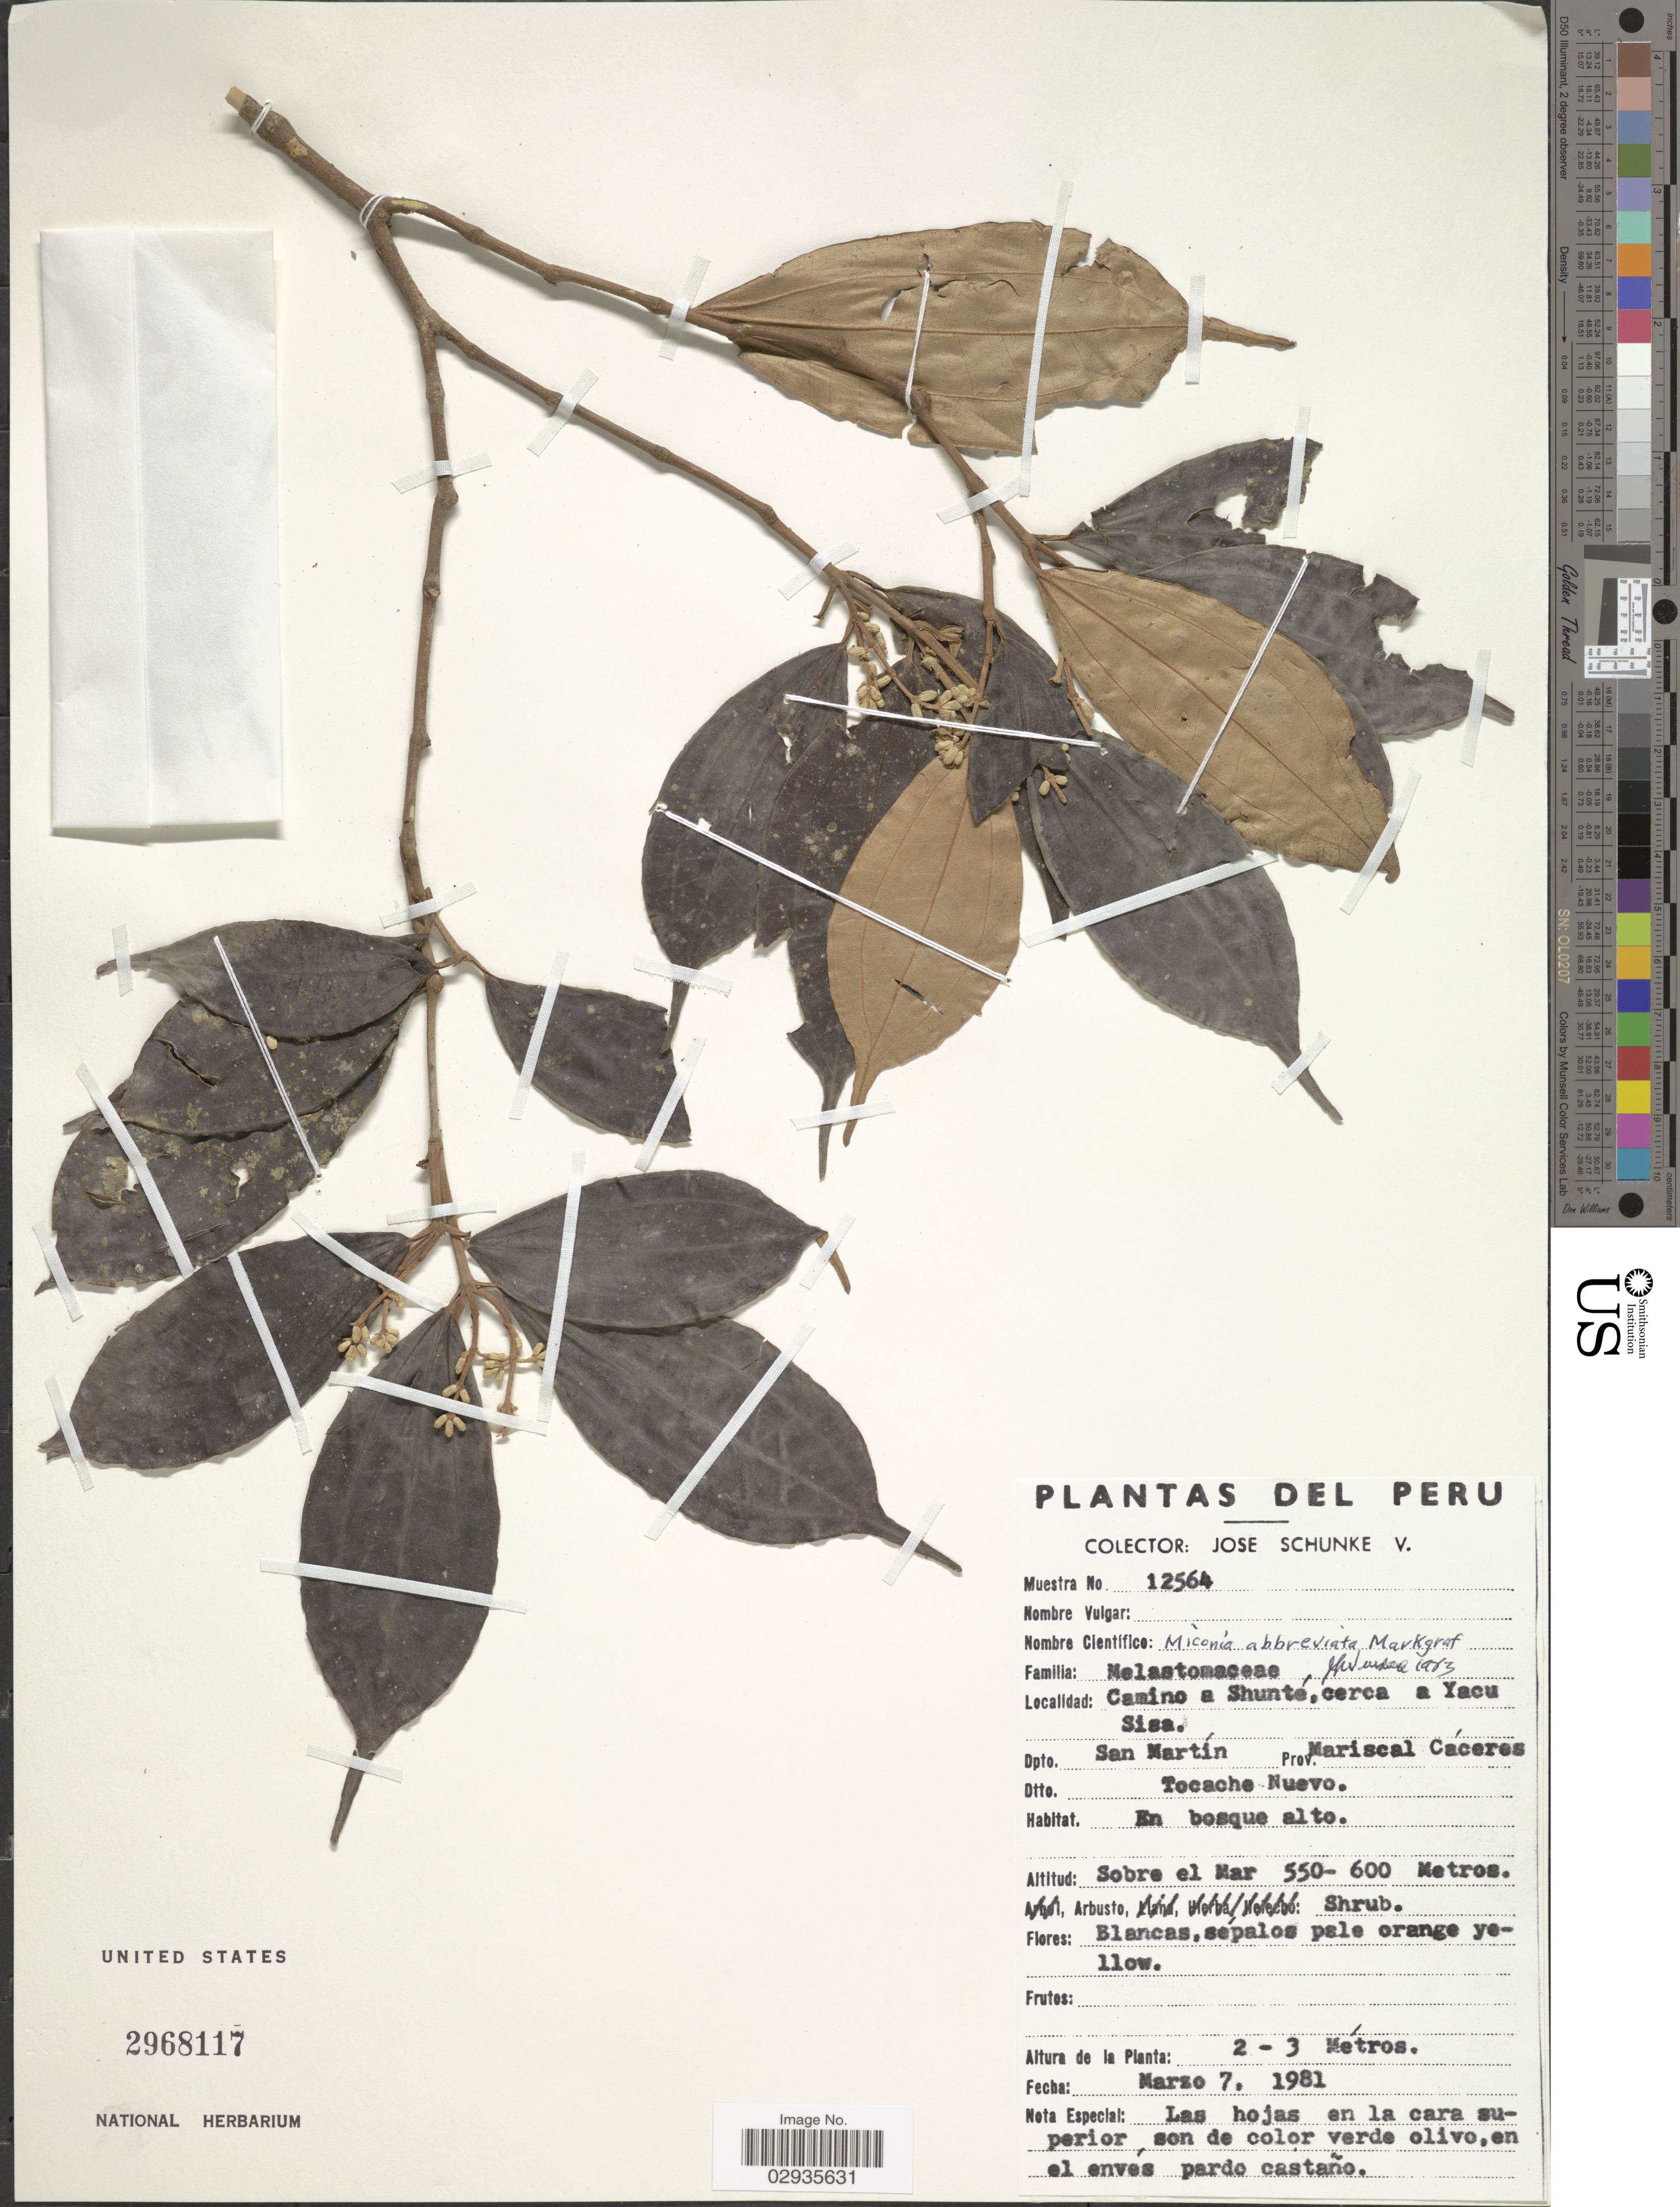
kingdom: Plantae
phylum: Tracheophyta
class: Magnoliopsida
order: Myrtales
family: Melastomataceae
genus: Miconia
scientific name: Miconia abbreviata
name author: Markgr.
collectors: J. Schunke Vigo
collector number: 12564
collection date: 1981-03-07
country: Peru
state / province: San Martín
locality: Camino a Shunté, cerca a Yacu Sisa. Dpto. San Martín. Prov. Mariscal Cáceres. Dtto. Tocache Nuevo.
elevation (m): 550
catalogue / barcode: US 2968117